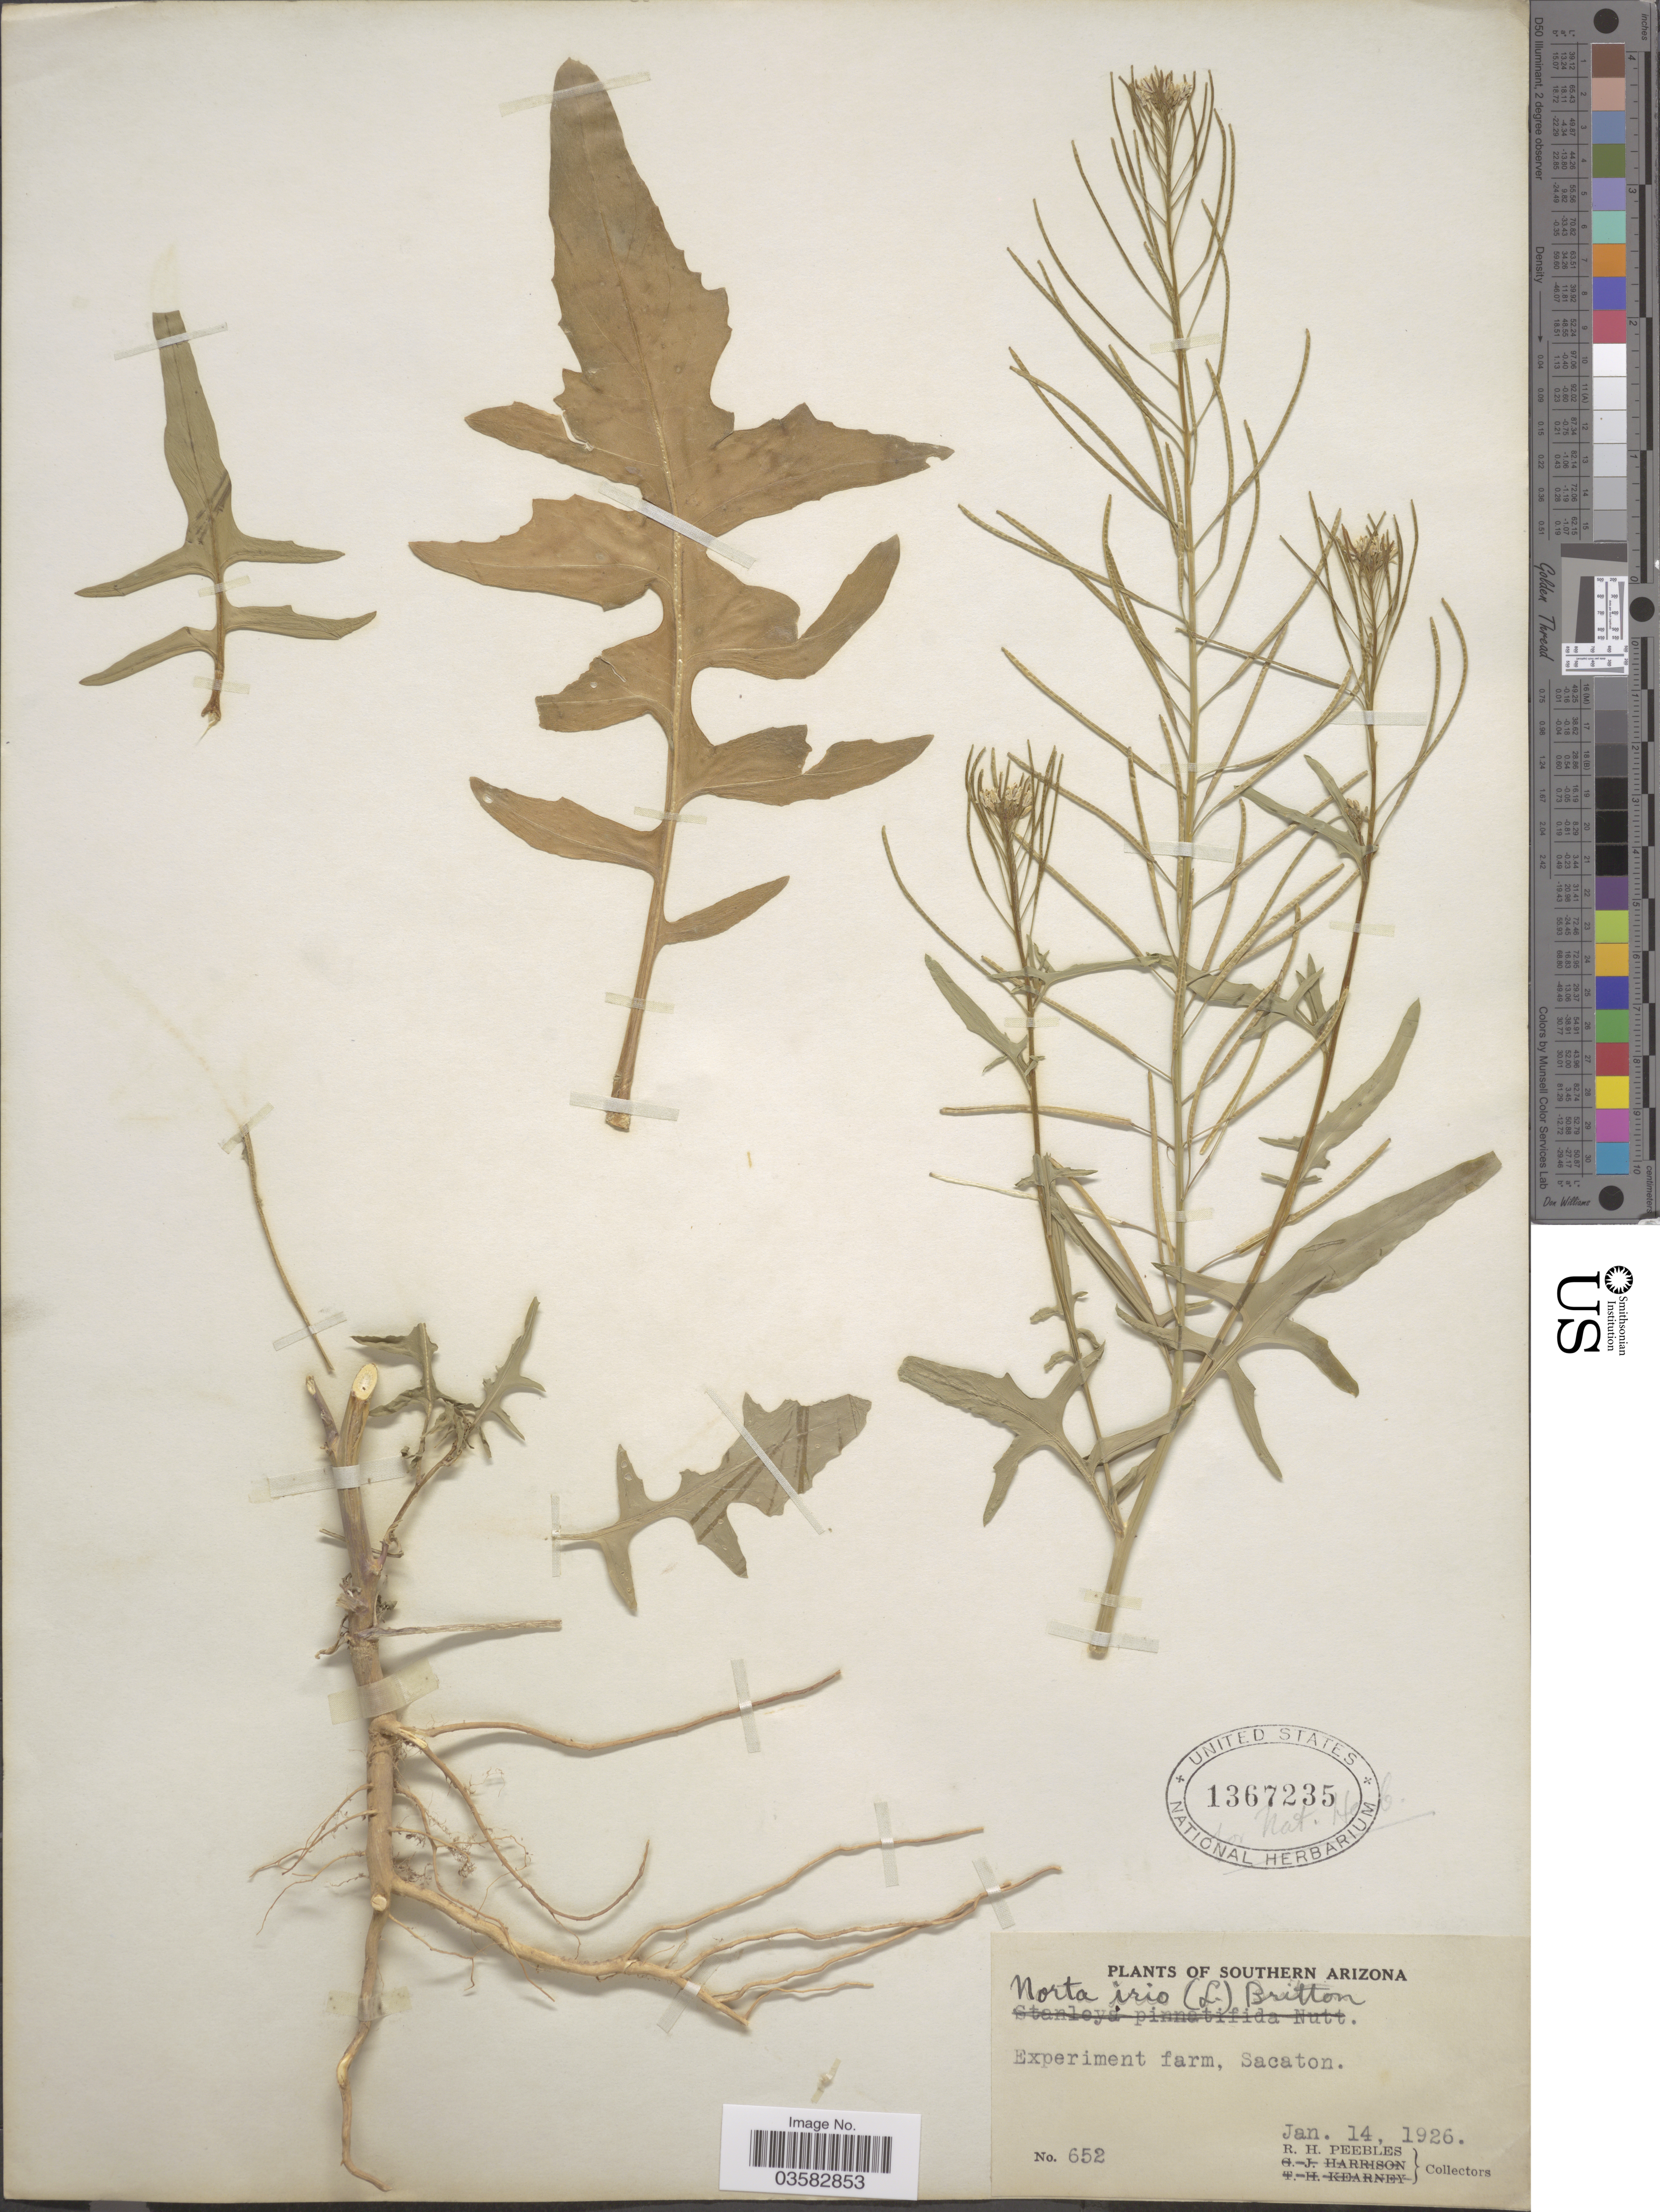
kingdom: Plantae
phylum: Tracheophyta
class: Magnoliopsida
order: Brassicales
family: Brassicaceae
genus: Sisymbrium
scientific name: Sisymbrium irio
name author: L.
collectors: R. H. Peebles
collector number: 652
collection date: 1926-01-14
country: United States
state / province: Arizona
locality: Southern Arizona. Experiment farm, Sacaton.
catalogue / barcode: US 1367235